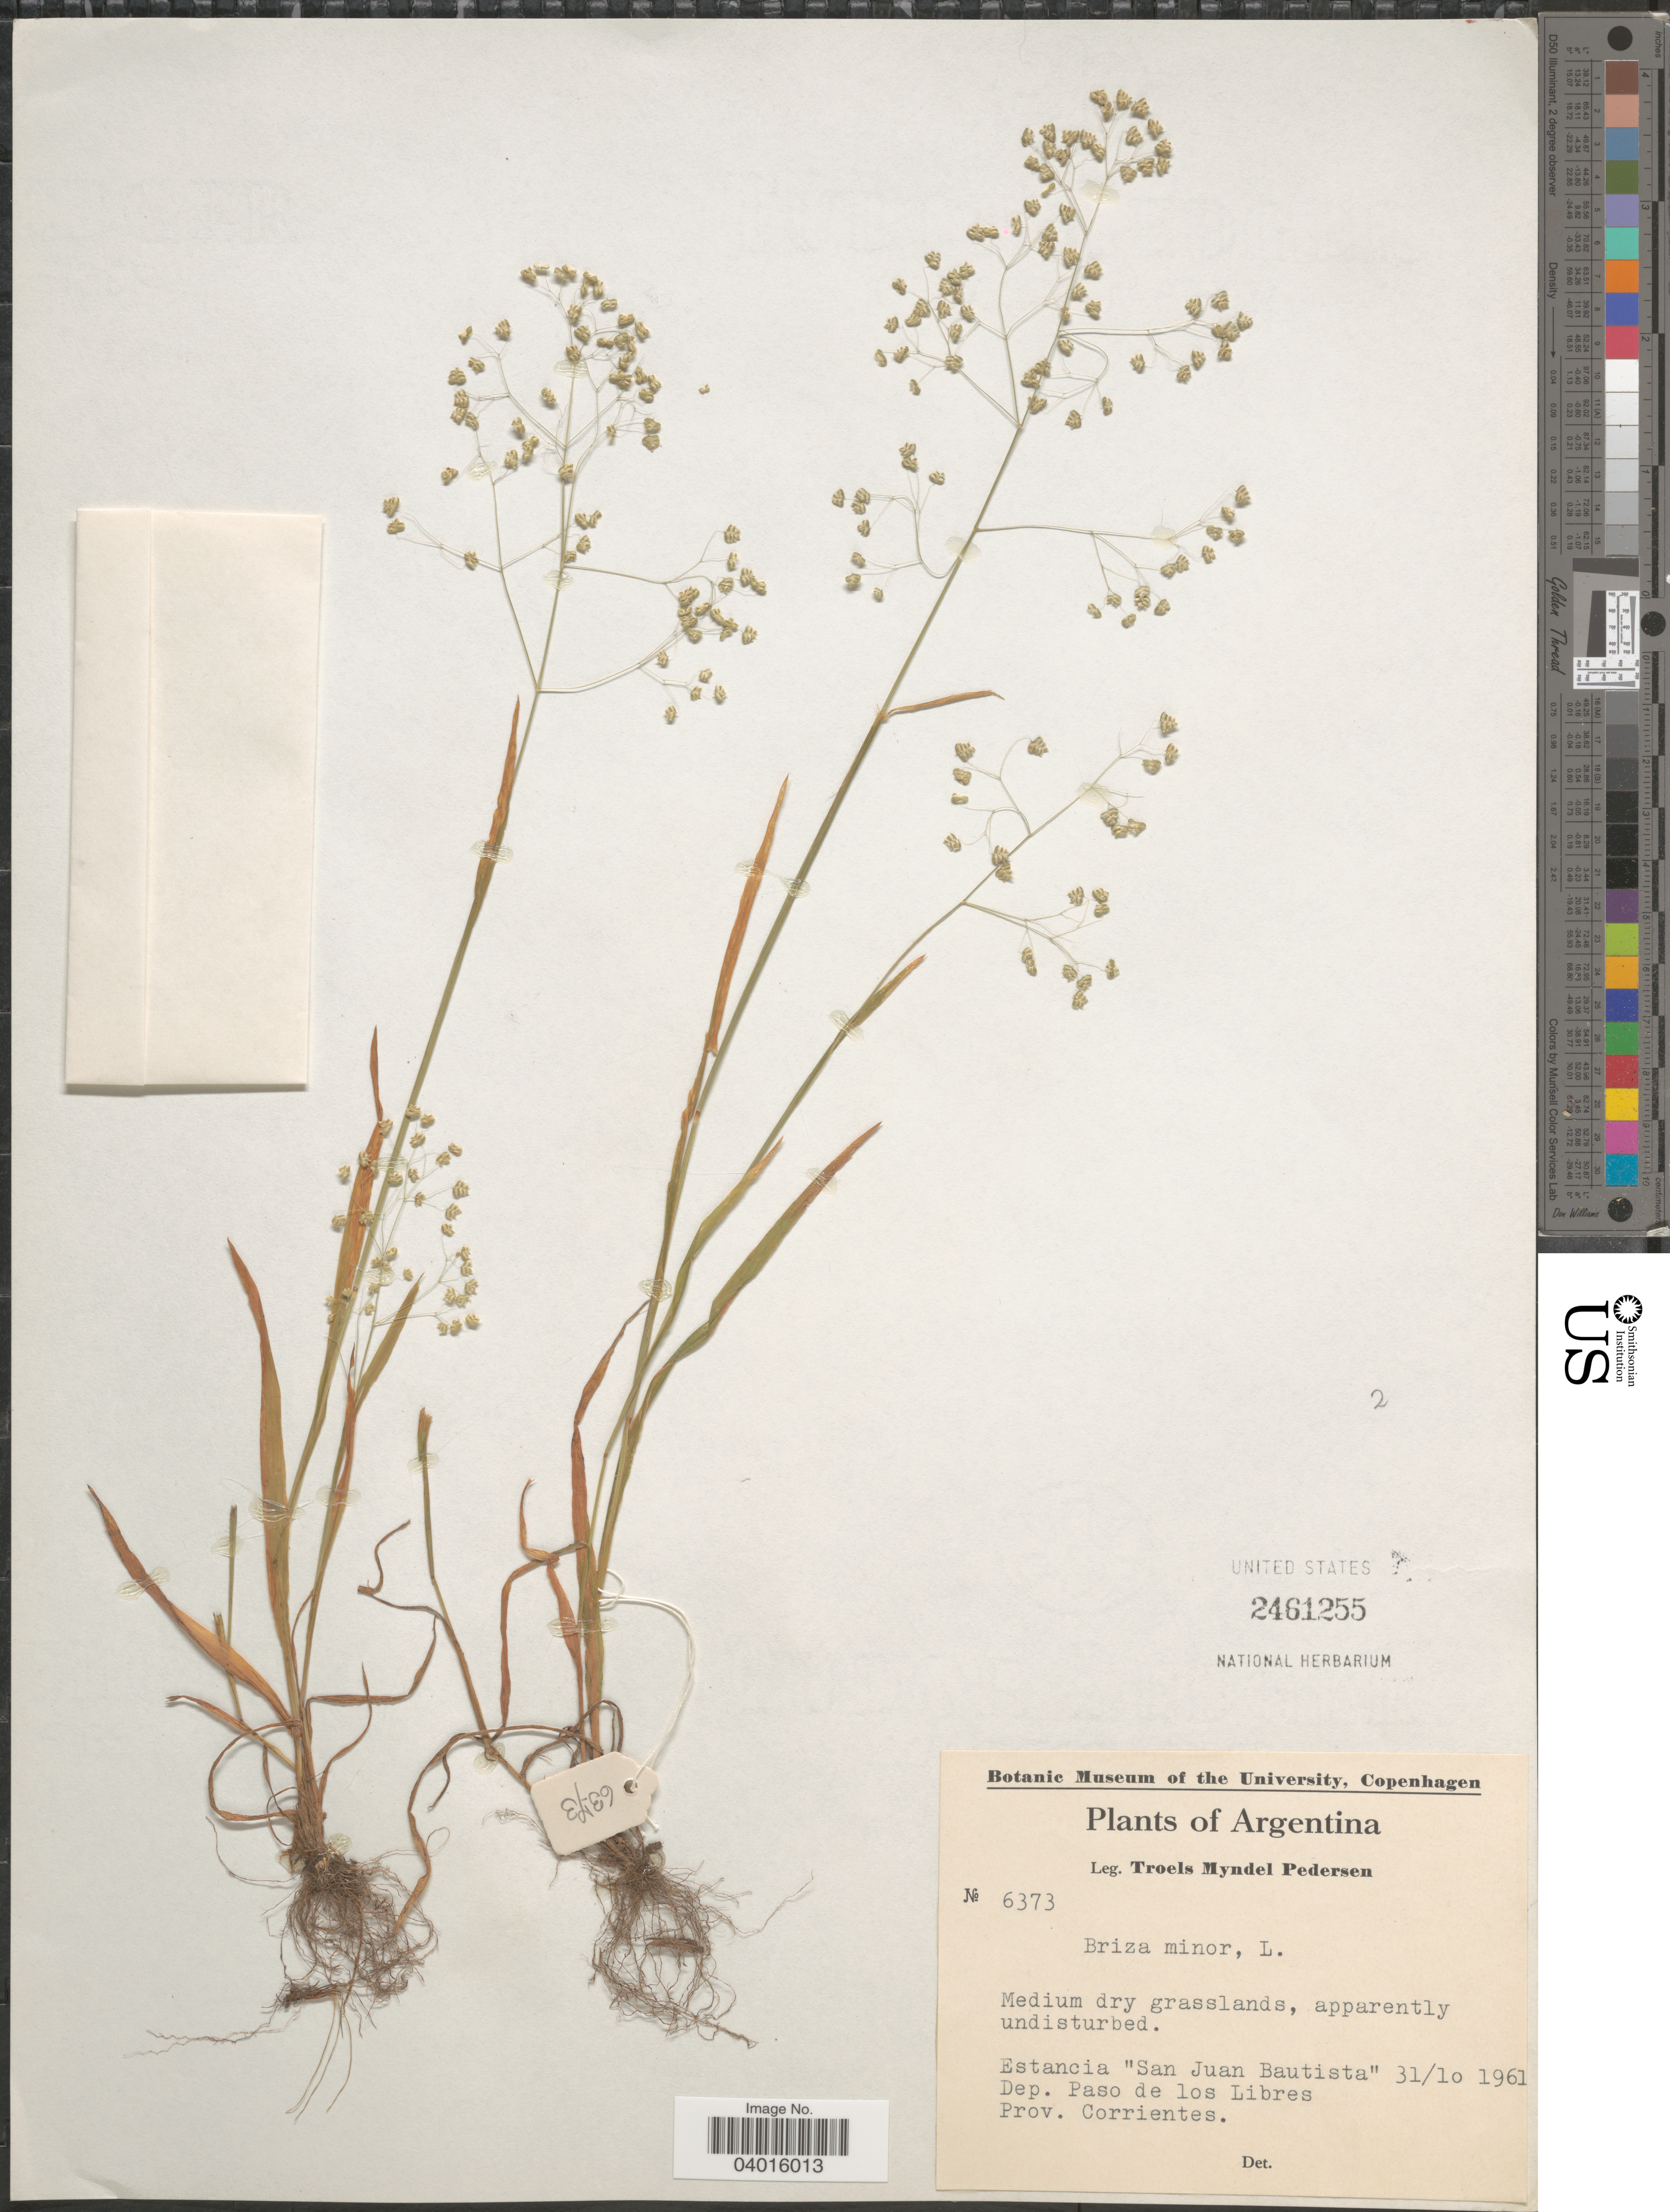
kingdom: Plantae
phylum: Tracheophyta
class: Liliopsida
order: Poales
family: Poaceae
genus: Briza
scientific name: Briza minor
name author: L.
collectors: T. Pederson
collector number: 6373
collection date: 1961-10-31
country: Argentina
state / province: Corrientes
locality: Estancia "San Juan Bautista". Dep. Paso de los Libres.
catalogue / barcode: US 2461255